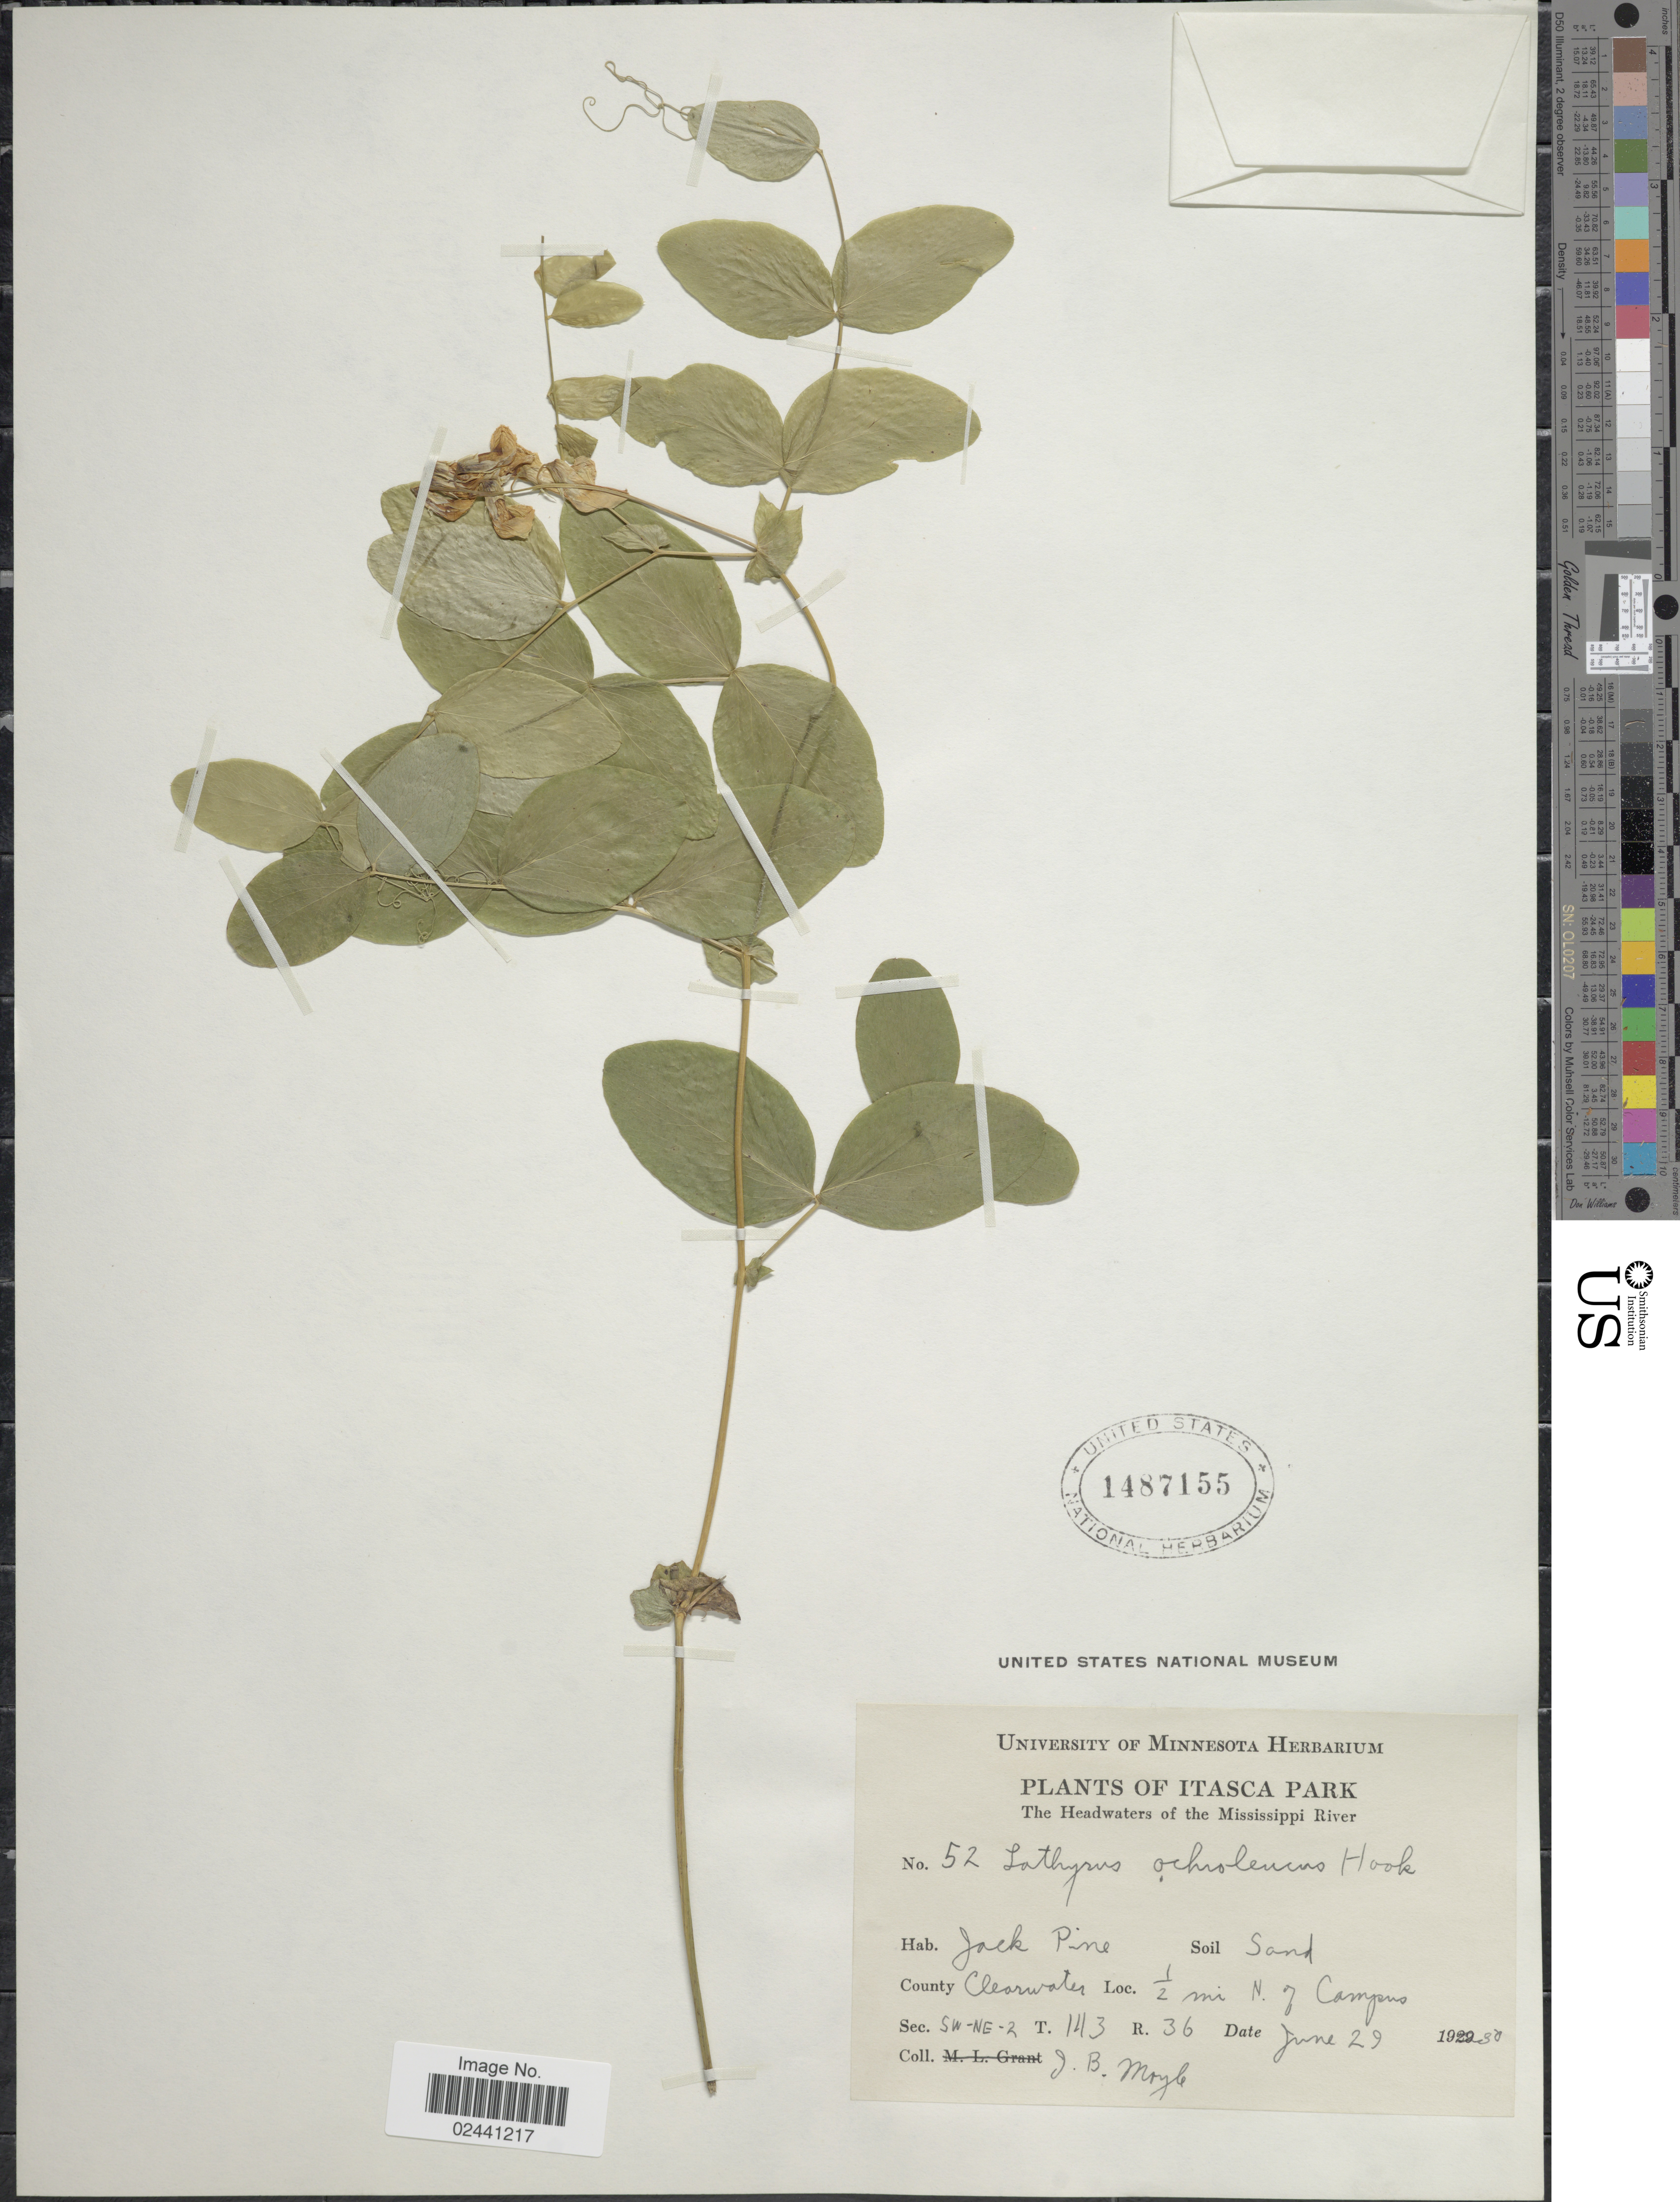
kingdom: Plantae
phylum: Tracheophyta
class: Magnoliopsida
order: Fabales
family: Fabaceae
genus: Lathyrus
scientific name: Lathyrus ochroleucus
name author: Hook.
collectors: J. Moyle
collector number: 52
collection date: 1930-06-29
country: United States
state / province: Minnesota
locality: Itasca Park, The Headwaters of the Mississippi River, Jack Pine, County Clearwater, ½ mi. N of Campus, SW-NE 2 T143 R36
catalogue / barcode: US 1487155